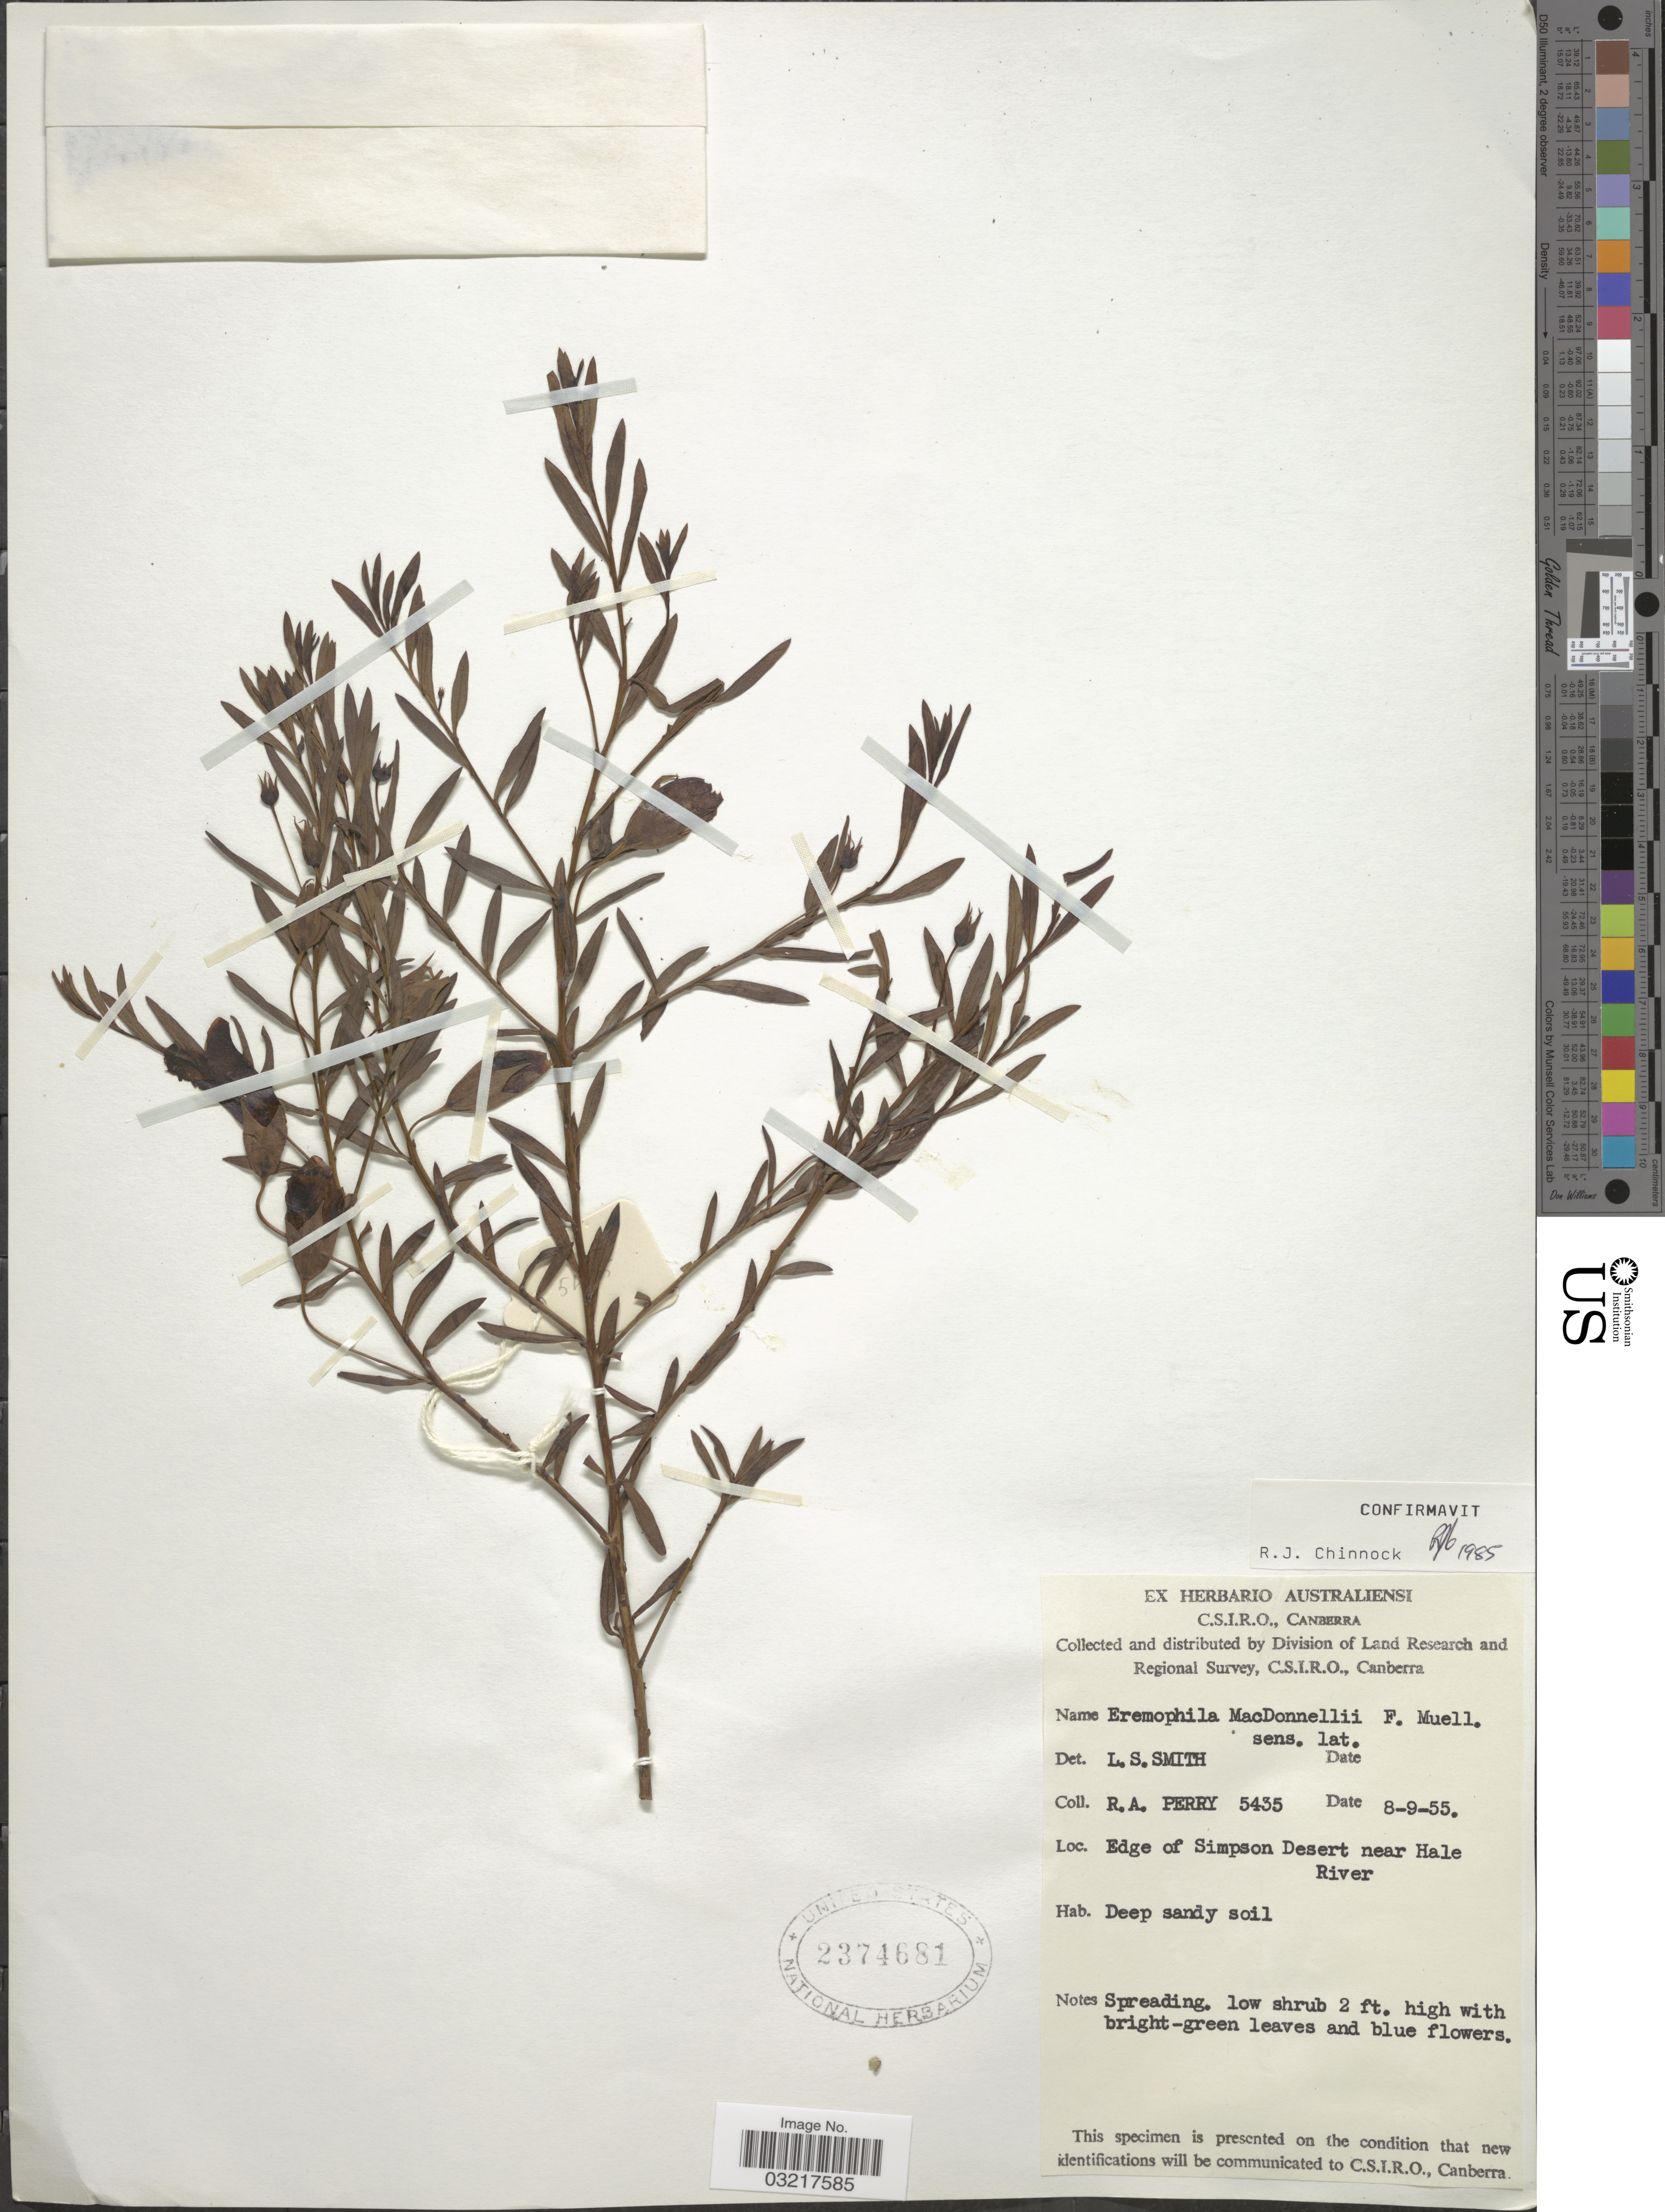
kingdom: Plantae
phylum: Tracheophyta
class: Magnoliopsida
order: Lamiales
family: Scrophulariaceae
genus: Eremophila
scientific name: Eremophila macdonnellii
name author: F. Muell.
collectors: Perry, R. A.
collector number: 5435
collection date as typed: Transcribed d/m/y: 8/9/55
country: Australia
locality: Edge of Simpson Desert near Hale River.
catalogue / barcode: US 2374681